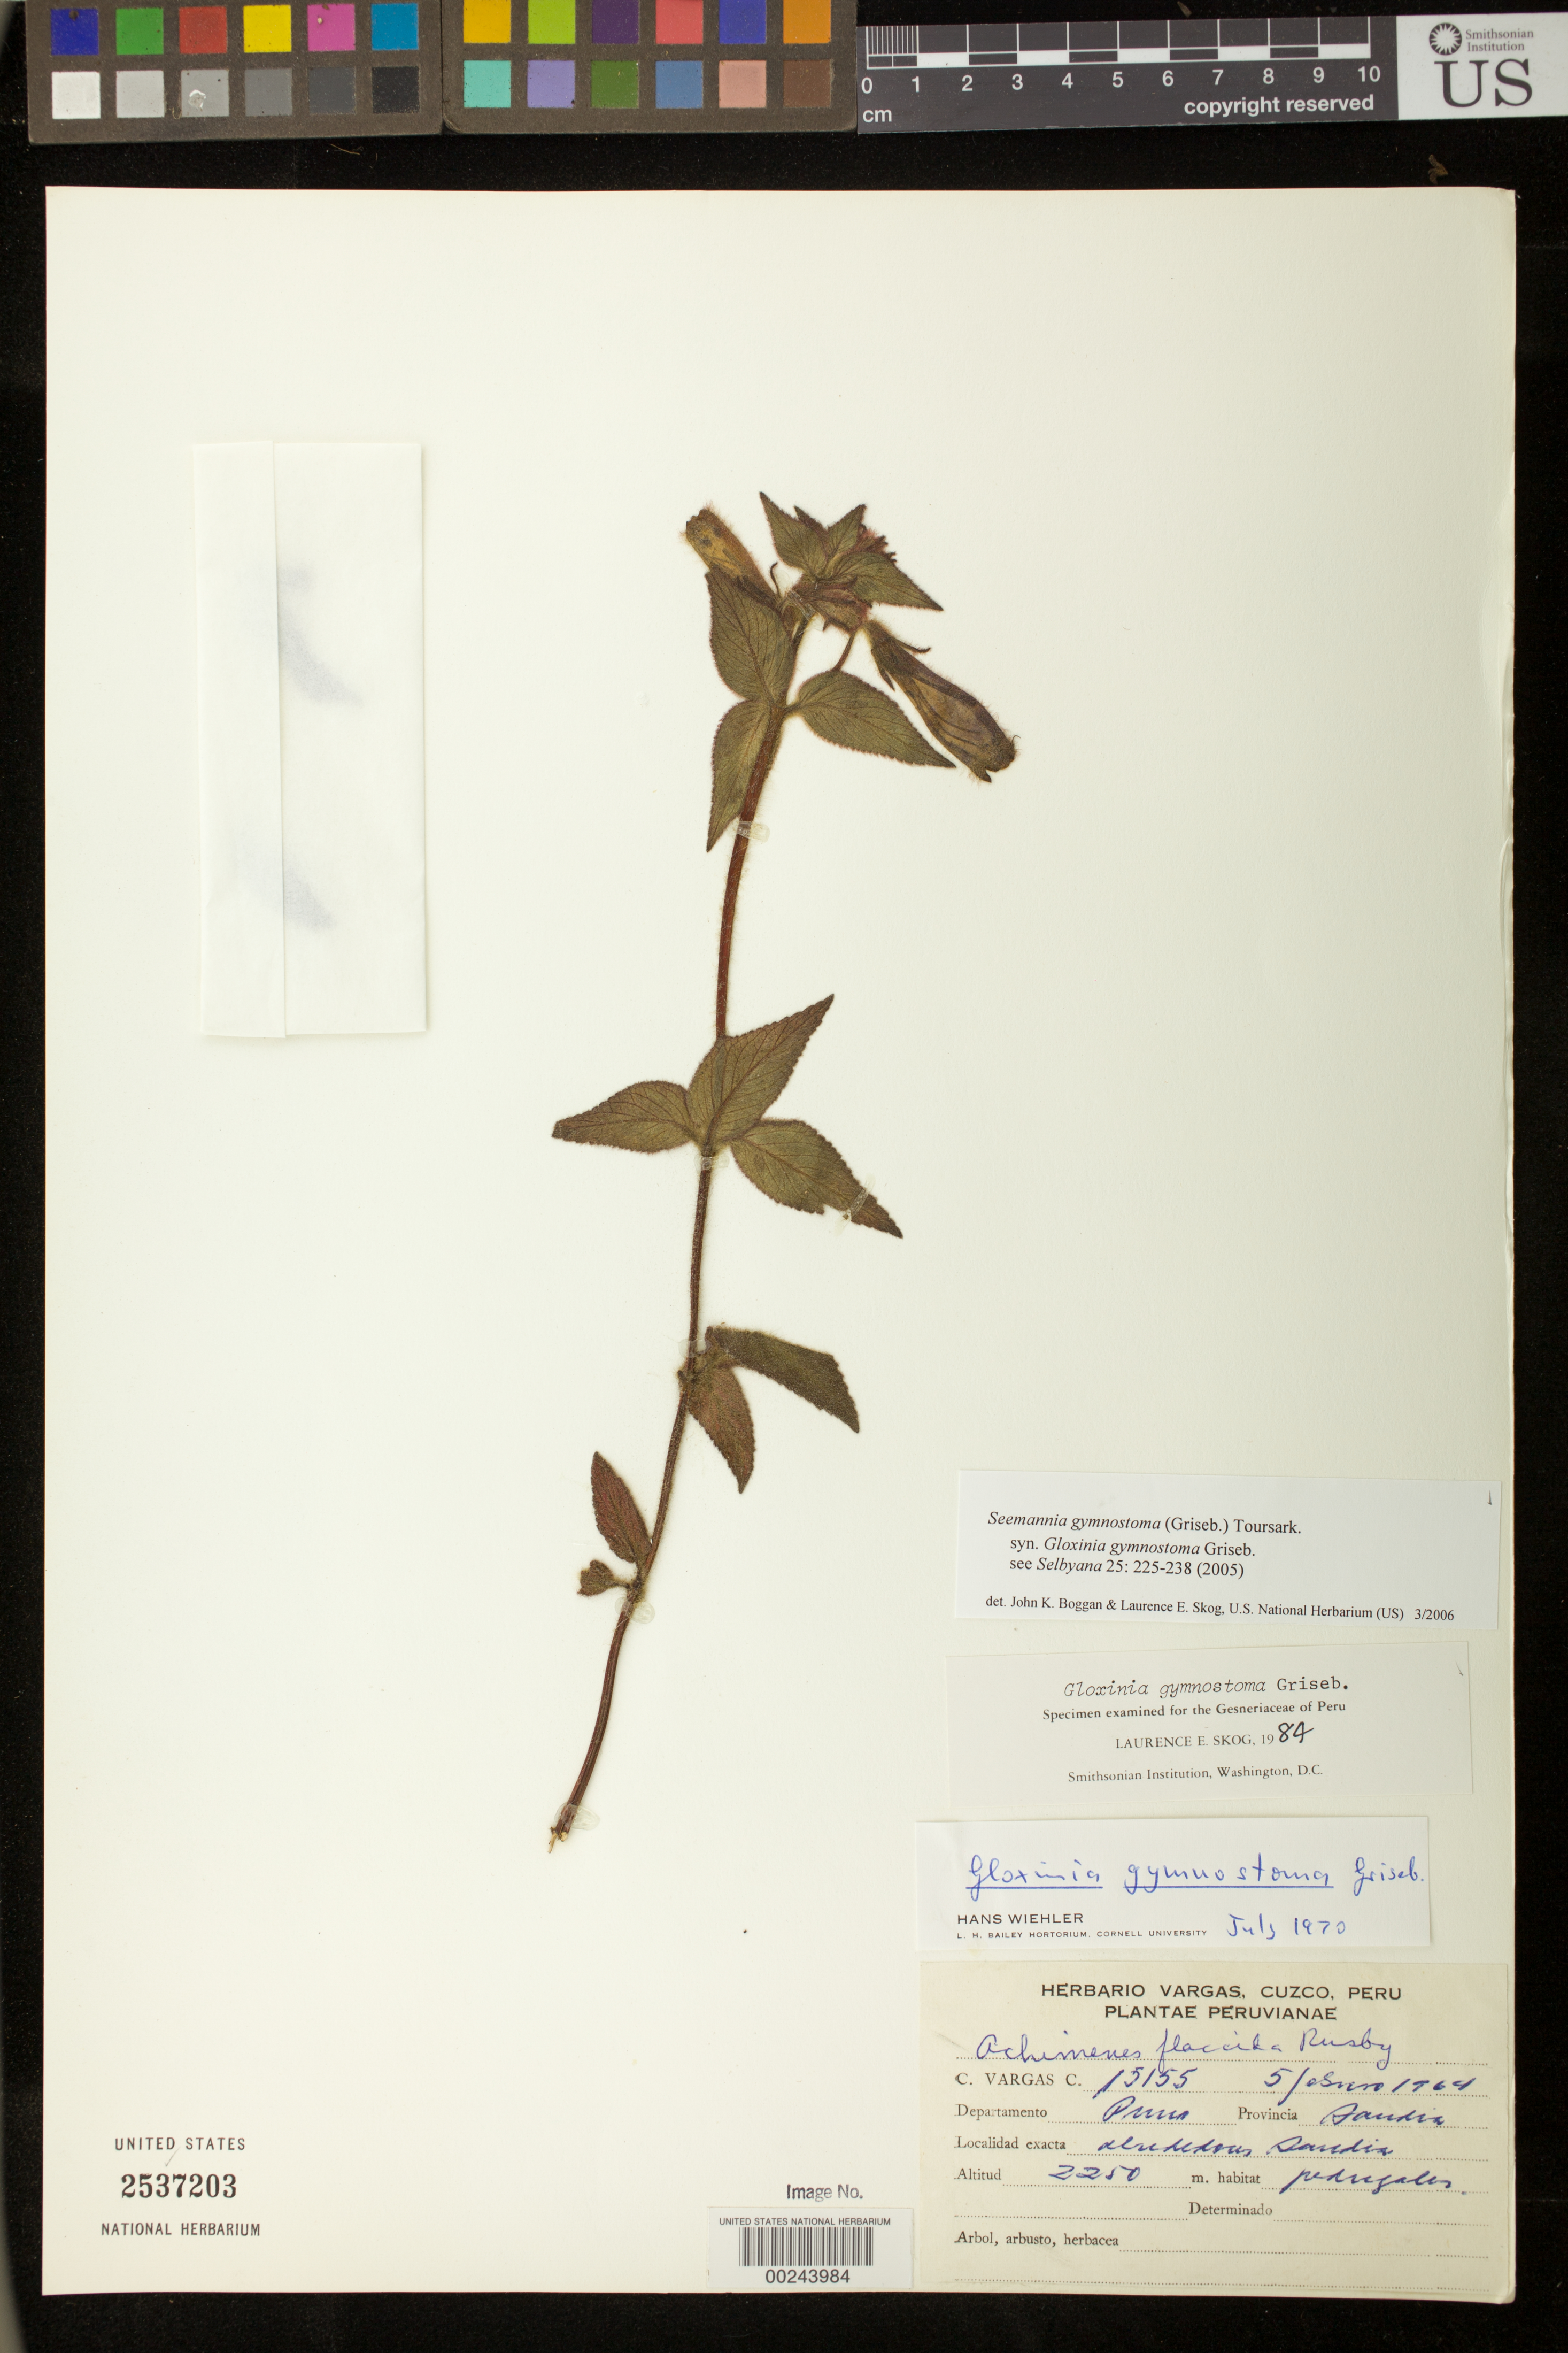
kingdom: Plantae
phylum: Tracheophyta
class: Magnoliopsida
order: Lamiales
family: Gesneriaceae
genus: Seemannia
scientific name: Seemannia gymnostoma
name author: (Griseb.) Toursark.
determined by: Boggan, J. K.; Skog, L. E.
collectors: C. Vargas C.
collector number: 15155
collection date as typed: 05 Jan 1964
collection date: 1964-01-05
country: Peru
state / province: Puno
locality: Prov. Sandia; environs of Sandia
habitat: Pedregales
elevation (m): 2250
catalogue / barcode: US 2537203